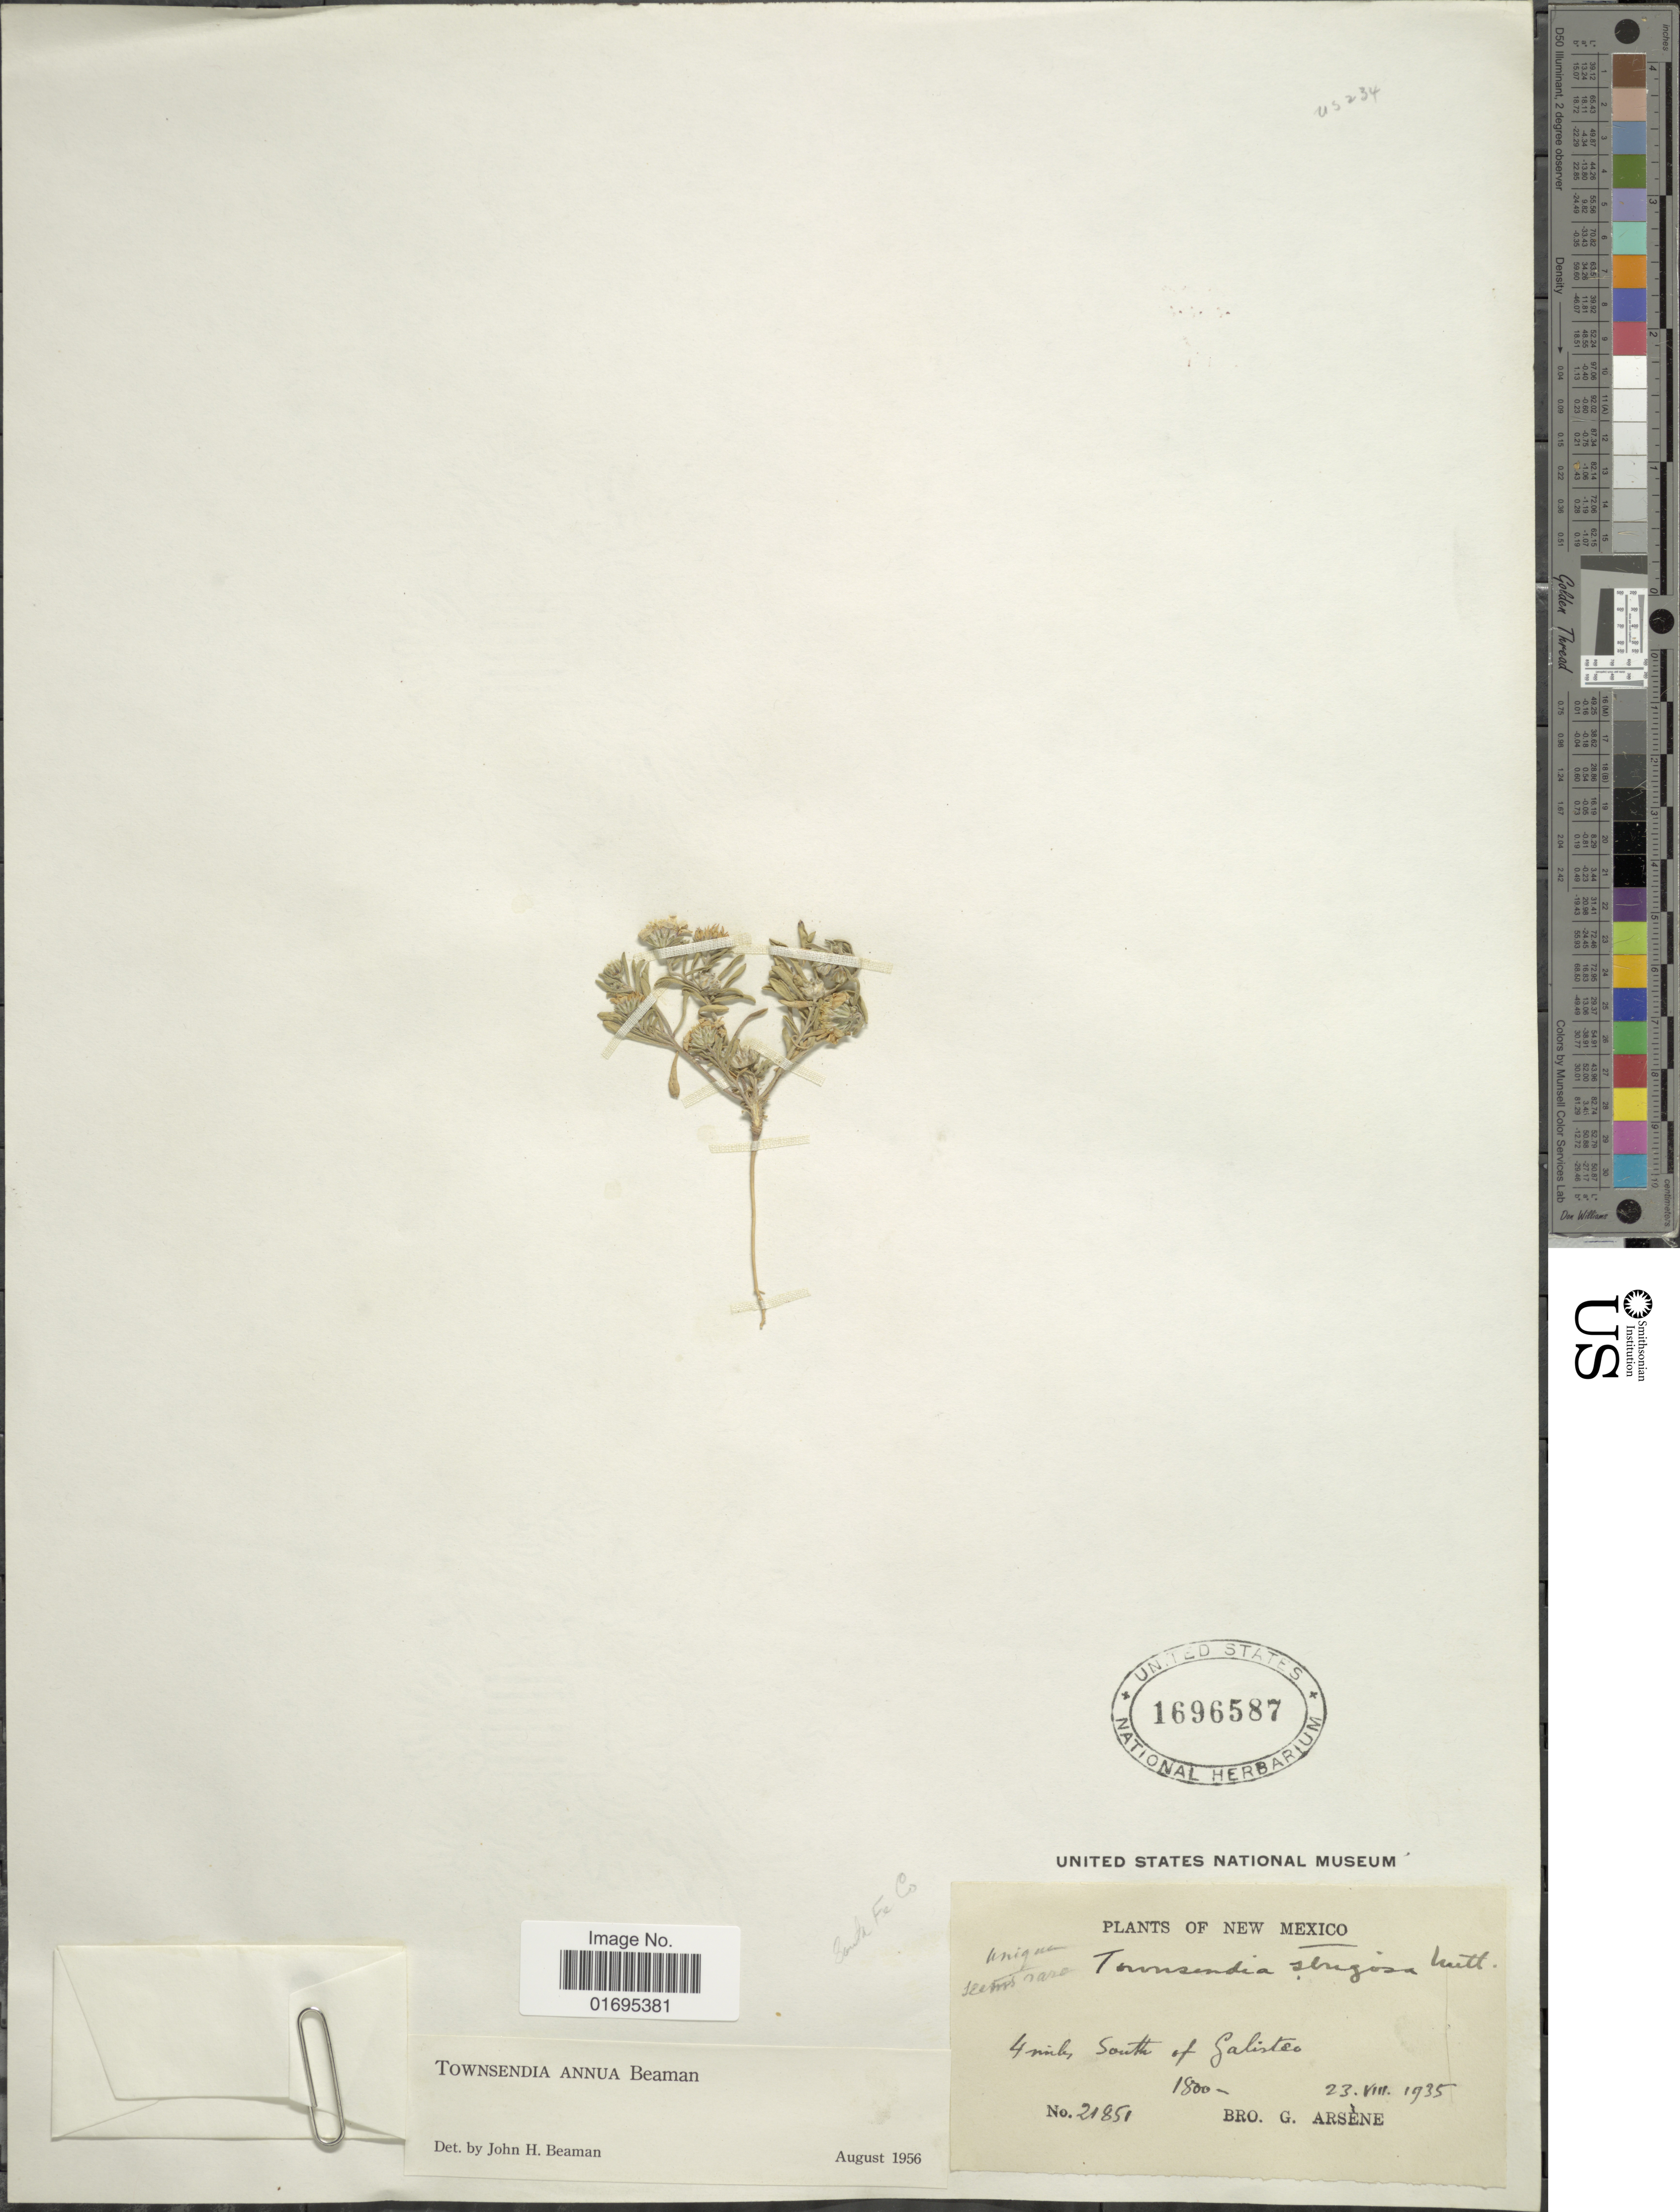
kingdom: Plantae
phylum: Tracheophyta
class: Magnoliopsida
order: Asterales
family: Asteraceae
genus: Townsendia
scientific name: Townsendia annua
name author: Beaman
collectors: Bro. G. Arsène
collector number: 21851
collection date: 1935-08-23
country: United States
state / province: New Mexico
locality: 4 mile, south of Galisteo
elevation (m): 1800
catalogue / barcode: US 1696587